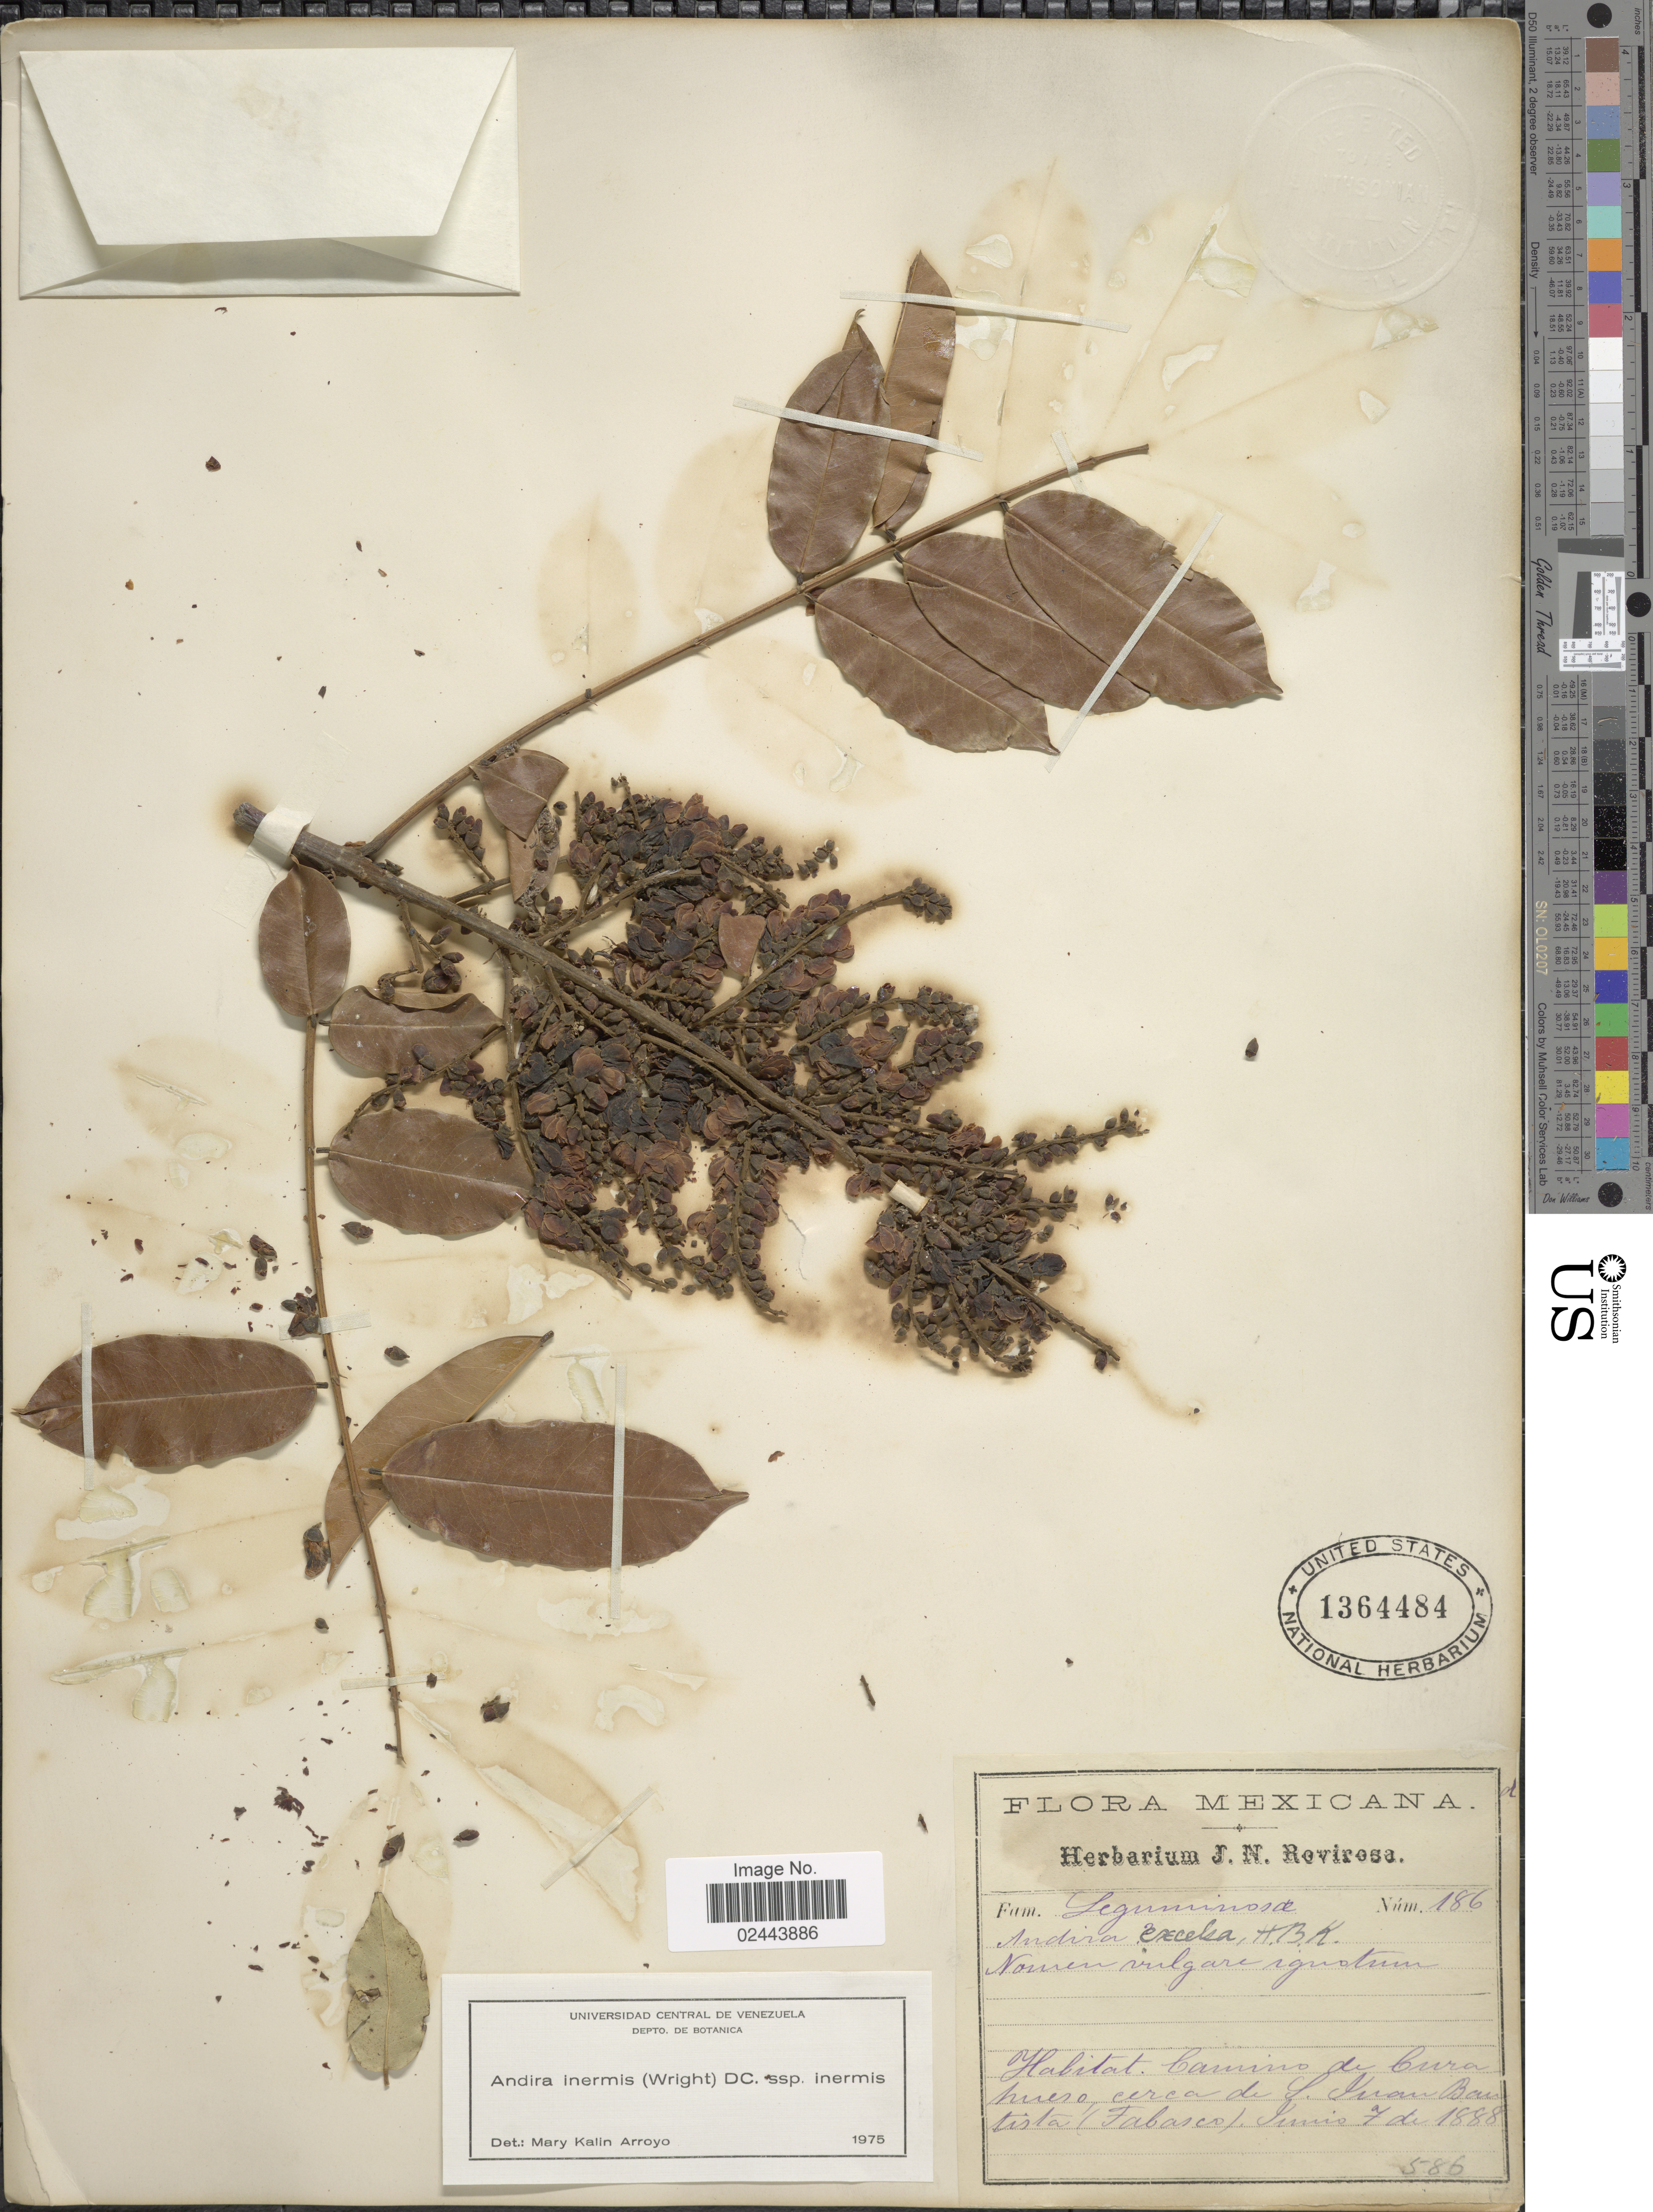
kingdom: Plantae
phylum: Tracheophyta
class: Magnoliopsida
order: Fabales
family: Fabaceae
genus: Andira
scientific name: Andira inermis subsp. inermis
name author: (W. Wright) Kunth ex DC.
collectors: ex herb. J. N. Rovirosa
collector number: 186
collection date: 1888-06-07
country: Mexico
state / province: Tabasco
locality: Mexicana, Camino de Curahueso cerca de S. Juan Bautista (Tabasco).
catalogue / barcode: US 1364484